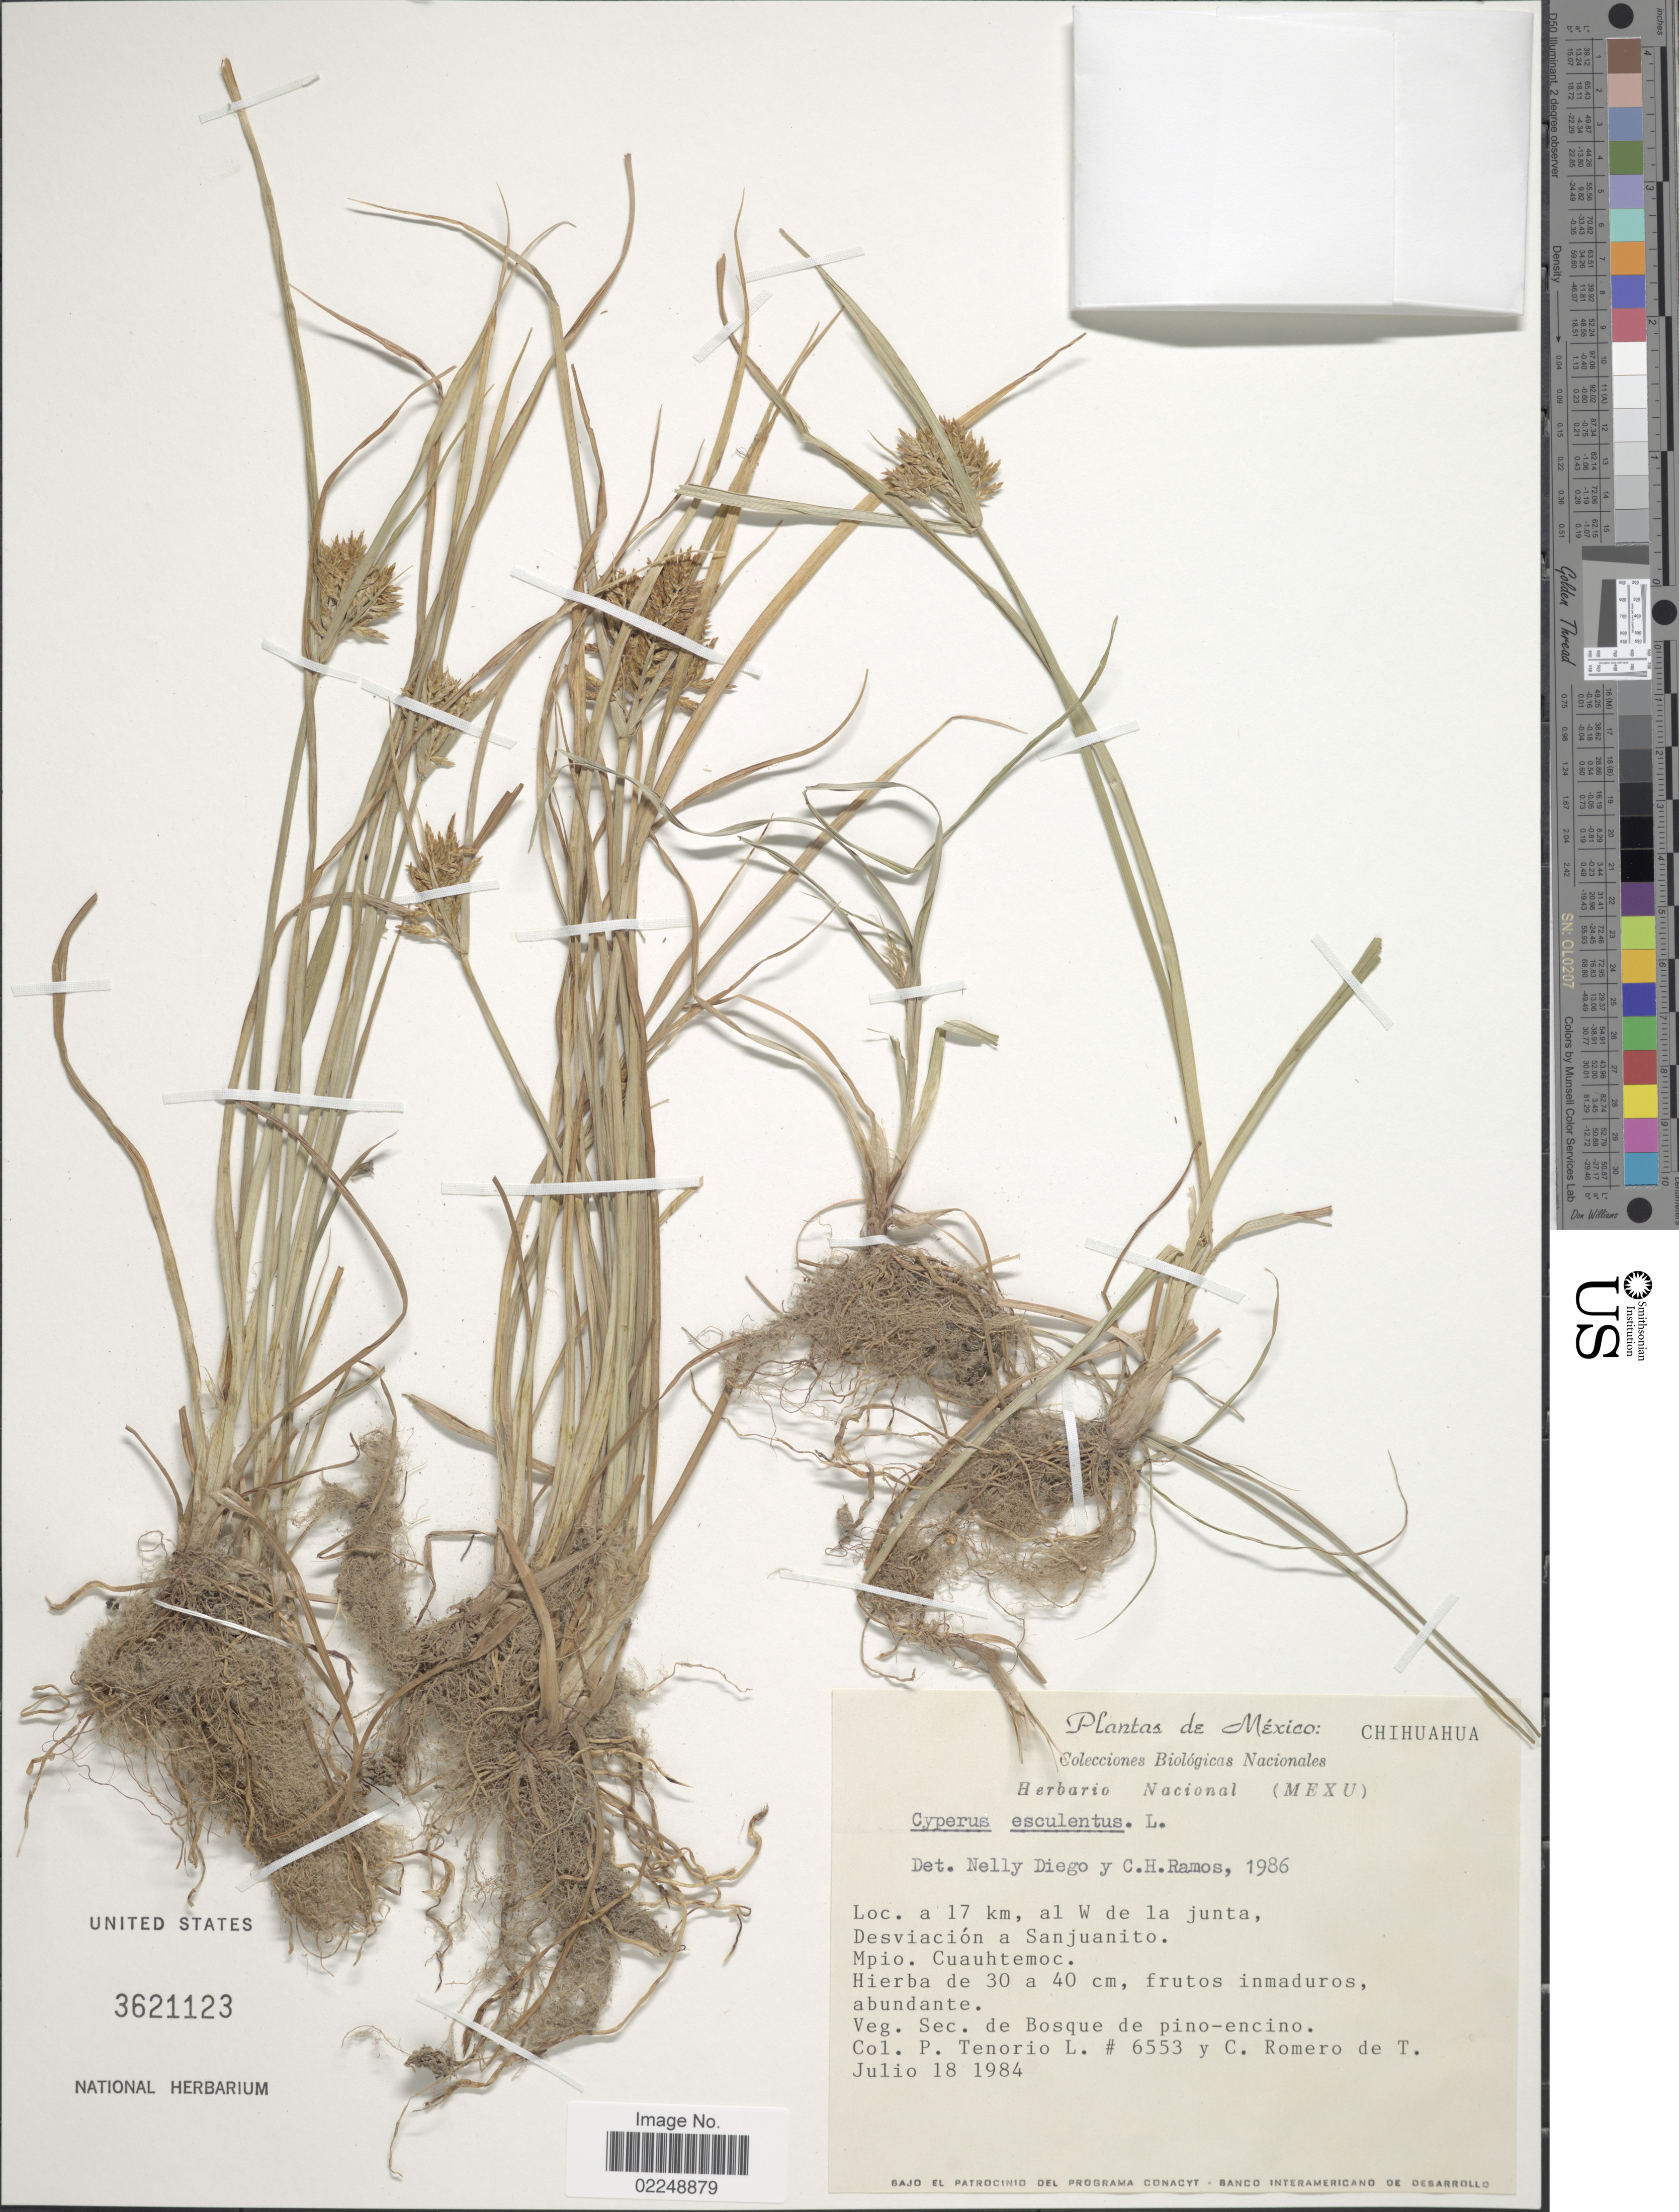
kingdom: Plantae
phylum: Tracheophyta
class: Liliopsida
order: Poales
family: Cyperaceae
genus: Cyperus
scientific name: Cyperus esculentus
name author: L.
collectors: P. Tenorio L. & C. Romero de T.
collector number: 6553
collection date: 1984-07-18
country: Mexico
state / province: Chihuahua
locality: Loc. a 17 km. al W de la junta, Desviacion a Sanjuanito. Mpio. Cuauhtemoc.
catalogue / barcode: US 3621123